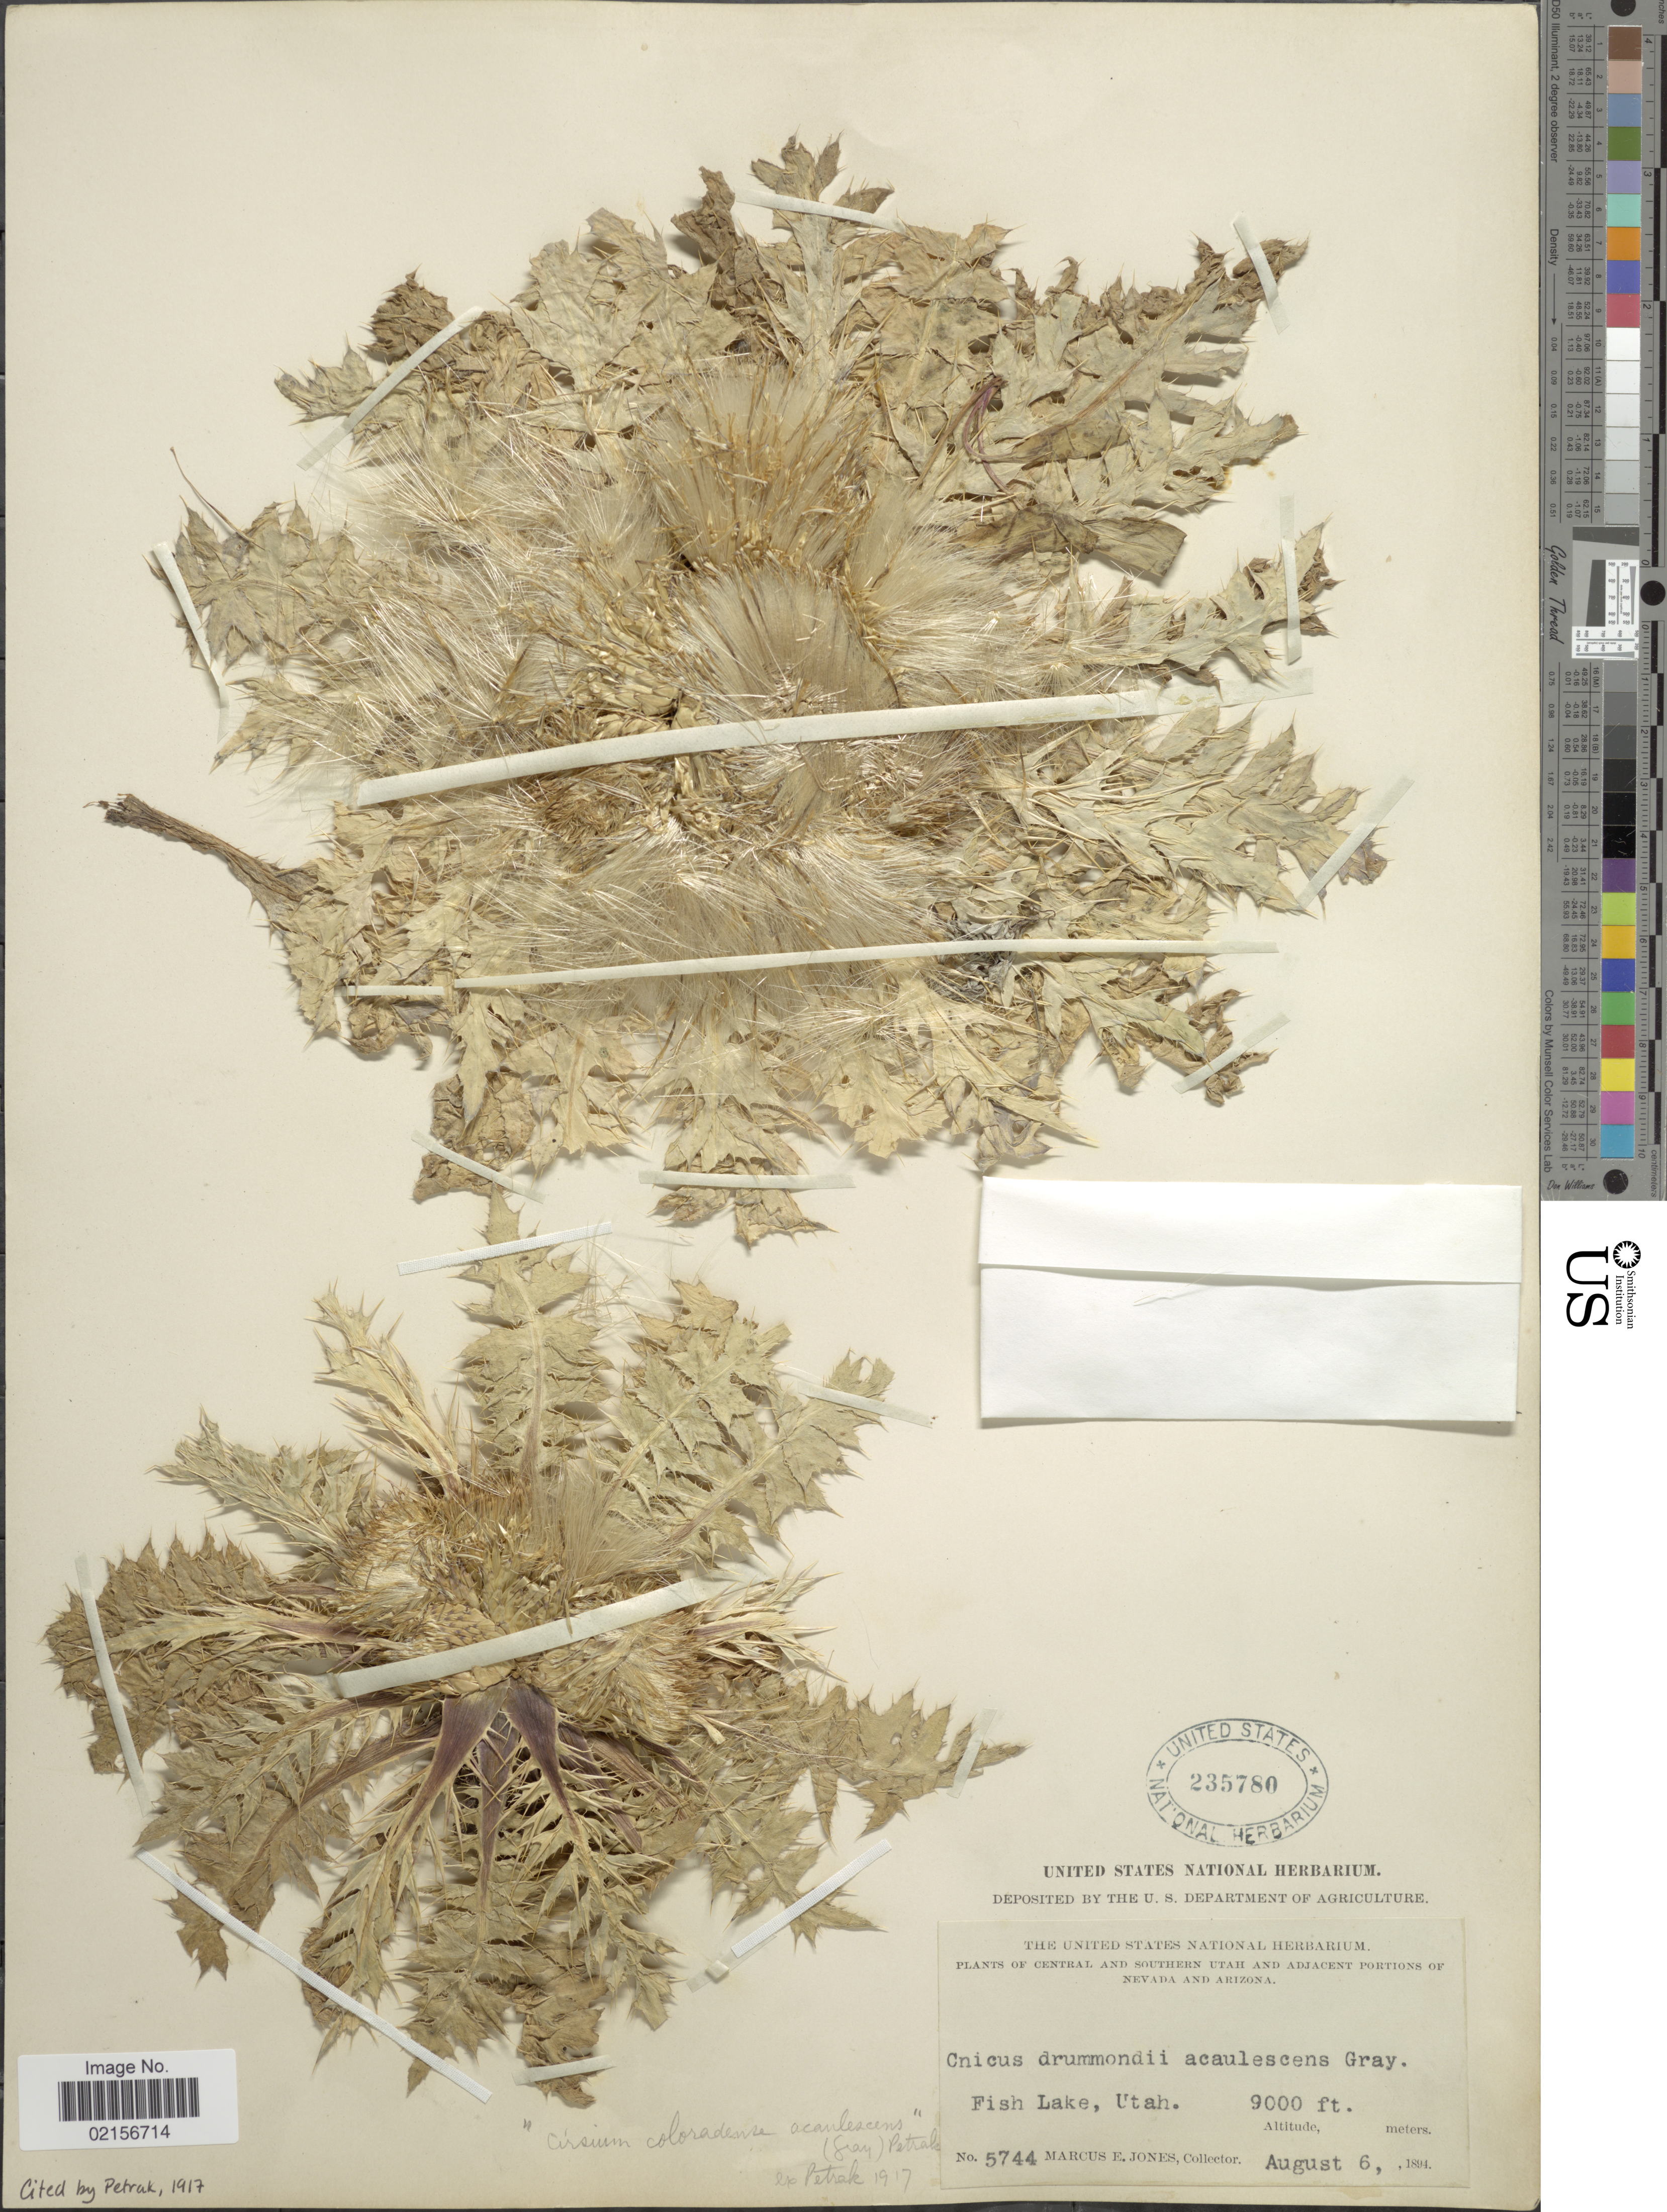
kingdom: Plantae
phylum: Tracheophyta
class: Magnoliopsida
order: Asterales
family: Asteraceae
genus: Cirsium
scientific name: Cirsium scariosum var. coloradense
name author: (Rydb.) D.J. Keil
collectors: M. E. Jones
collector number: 5744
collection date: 1894-08-06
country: United States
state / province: Utah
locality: Central and Southern Utah and Adjacent Portions of Nevada and Arizona, Fish Lake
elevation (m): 2743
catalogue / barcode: US 235780